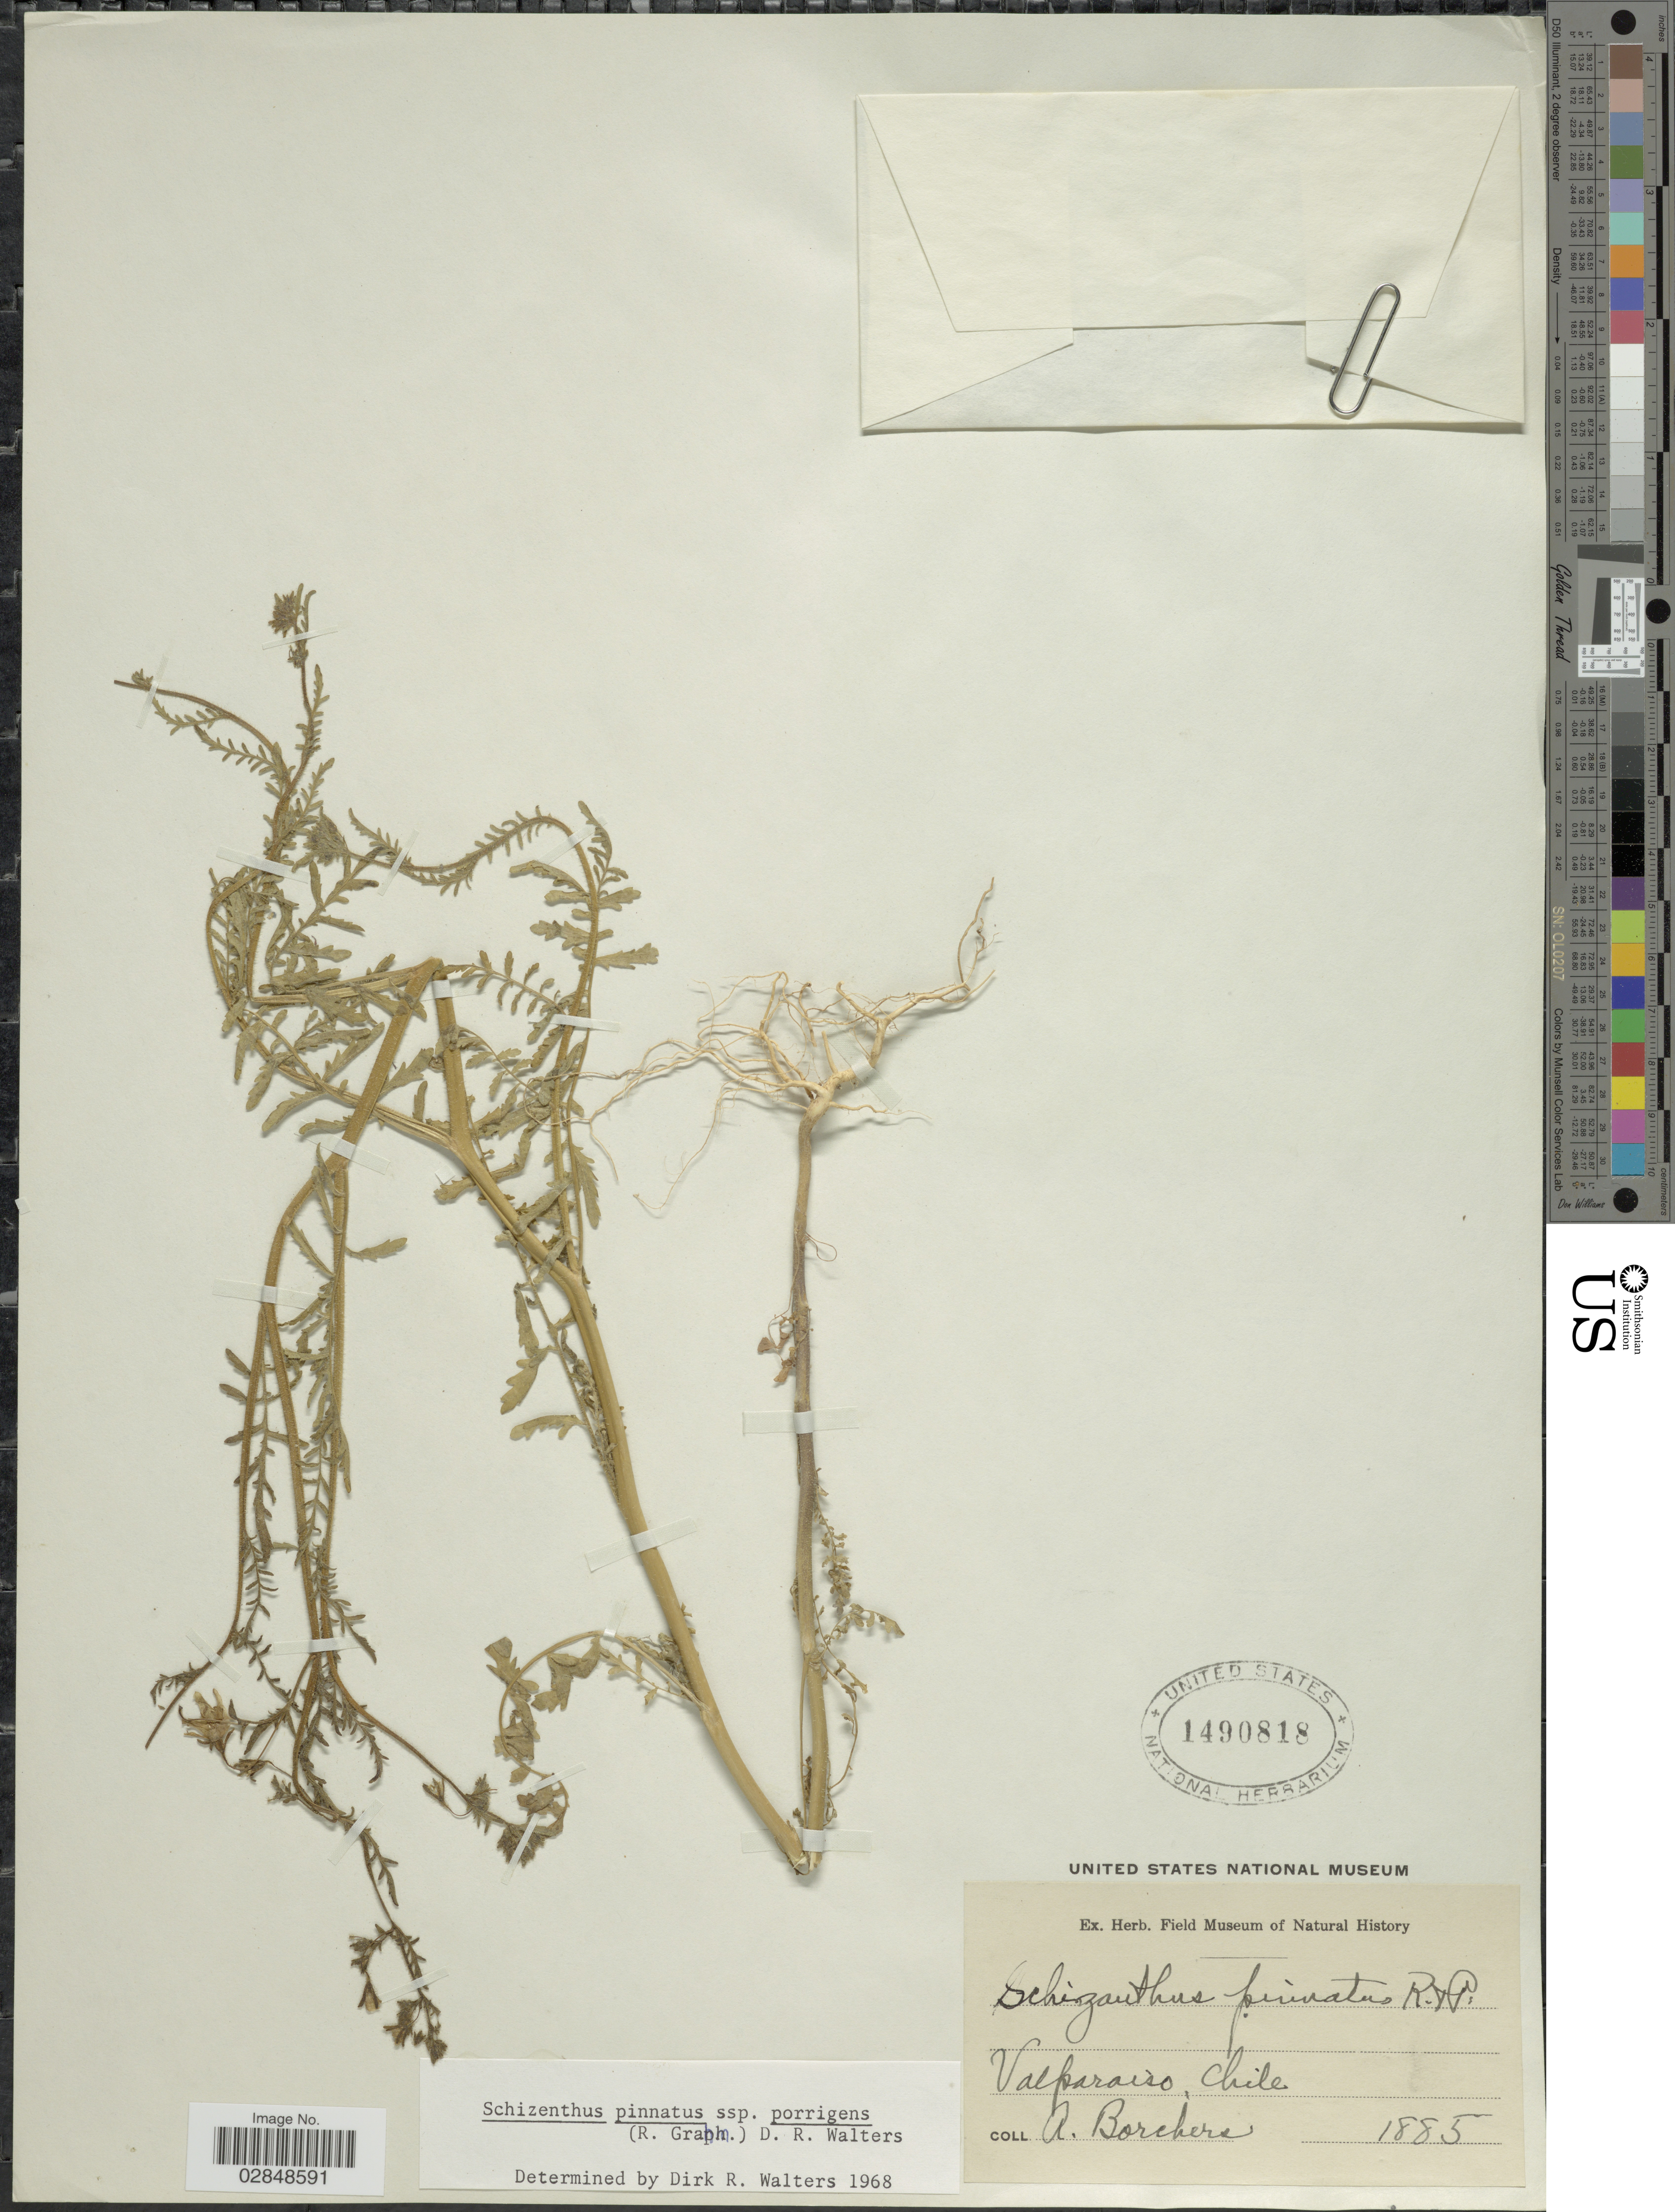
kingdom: Plantae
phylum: Tracheophyta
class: Magnoliopsida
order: Solanales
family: Solanaceae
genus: Schizanthus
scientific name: Schizanthus porrigens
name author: Graham ex Hook.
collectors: A. Borchers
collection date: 1885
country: Chile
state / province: Valparaíso (V)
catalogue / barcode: US 1490818